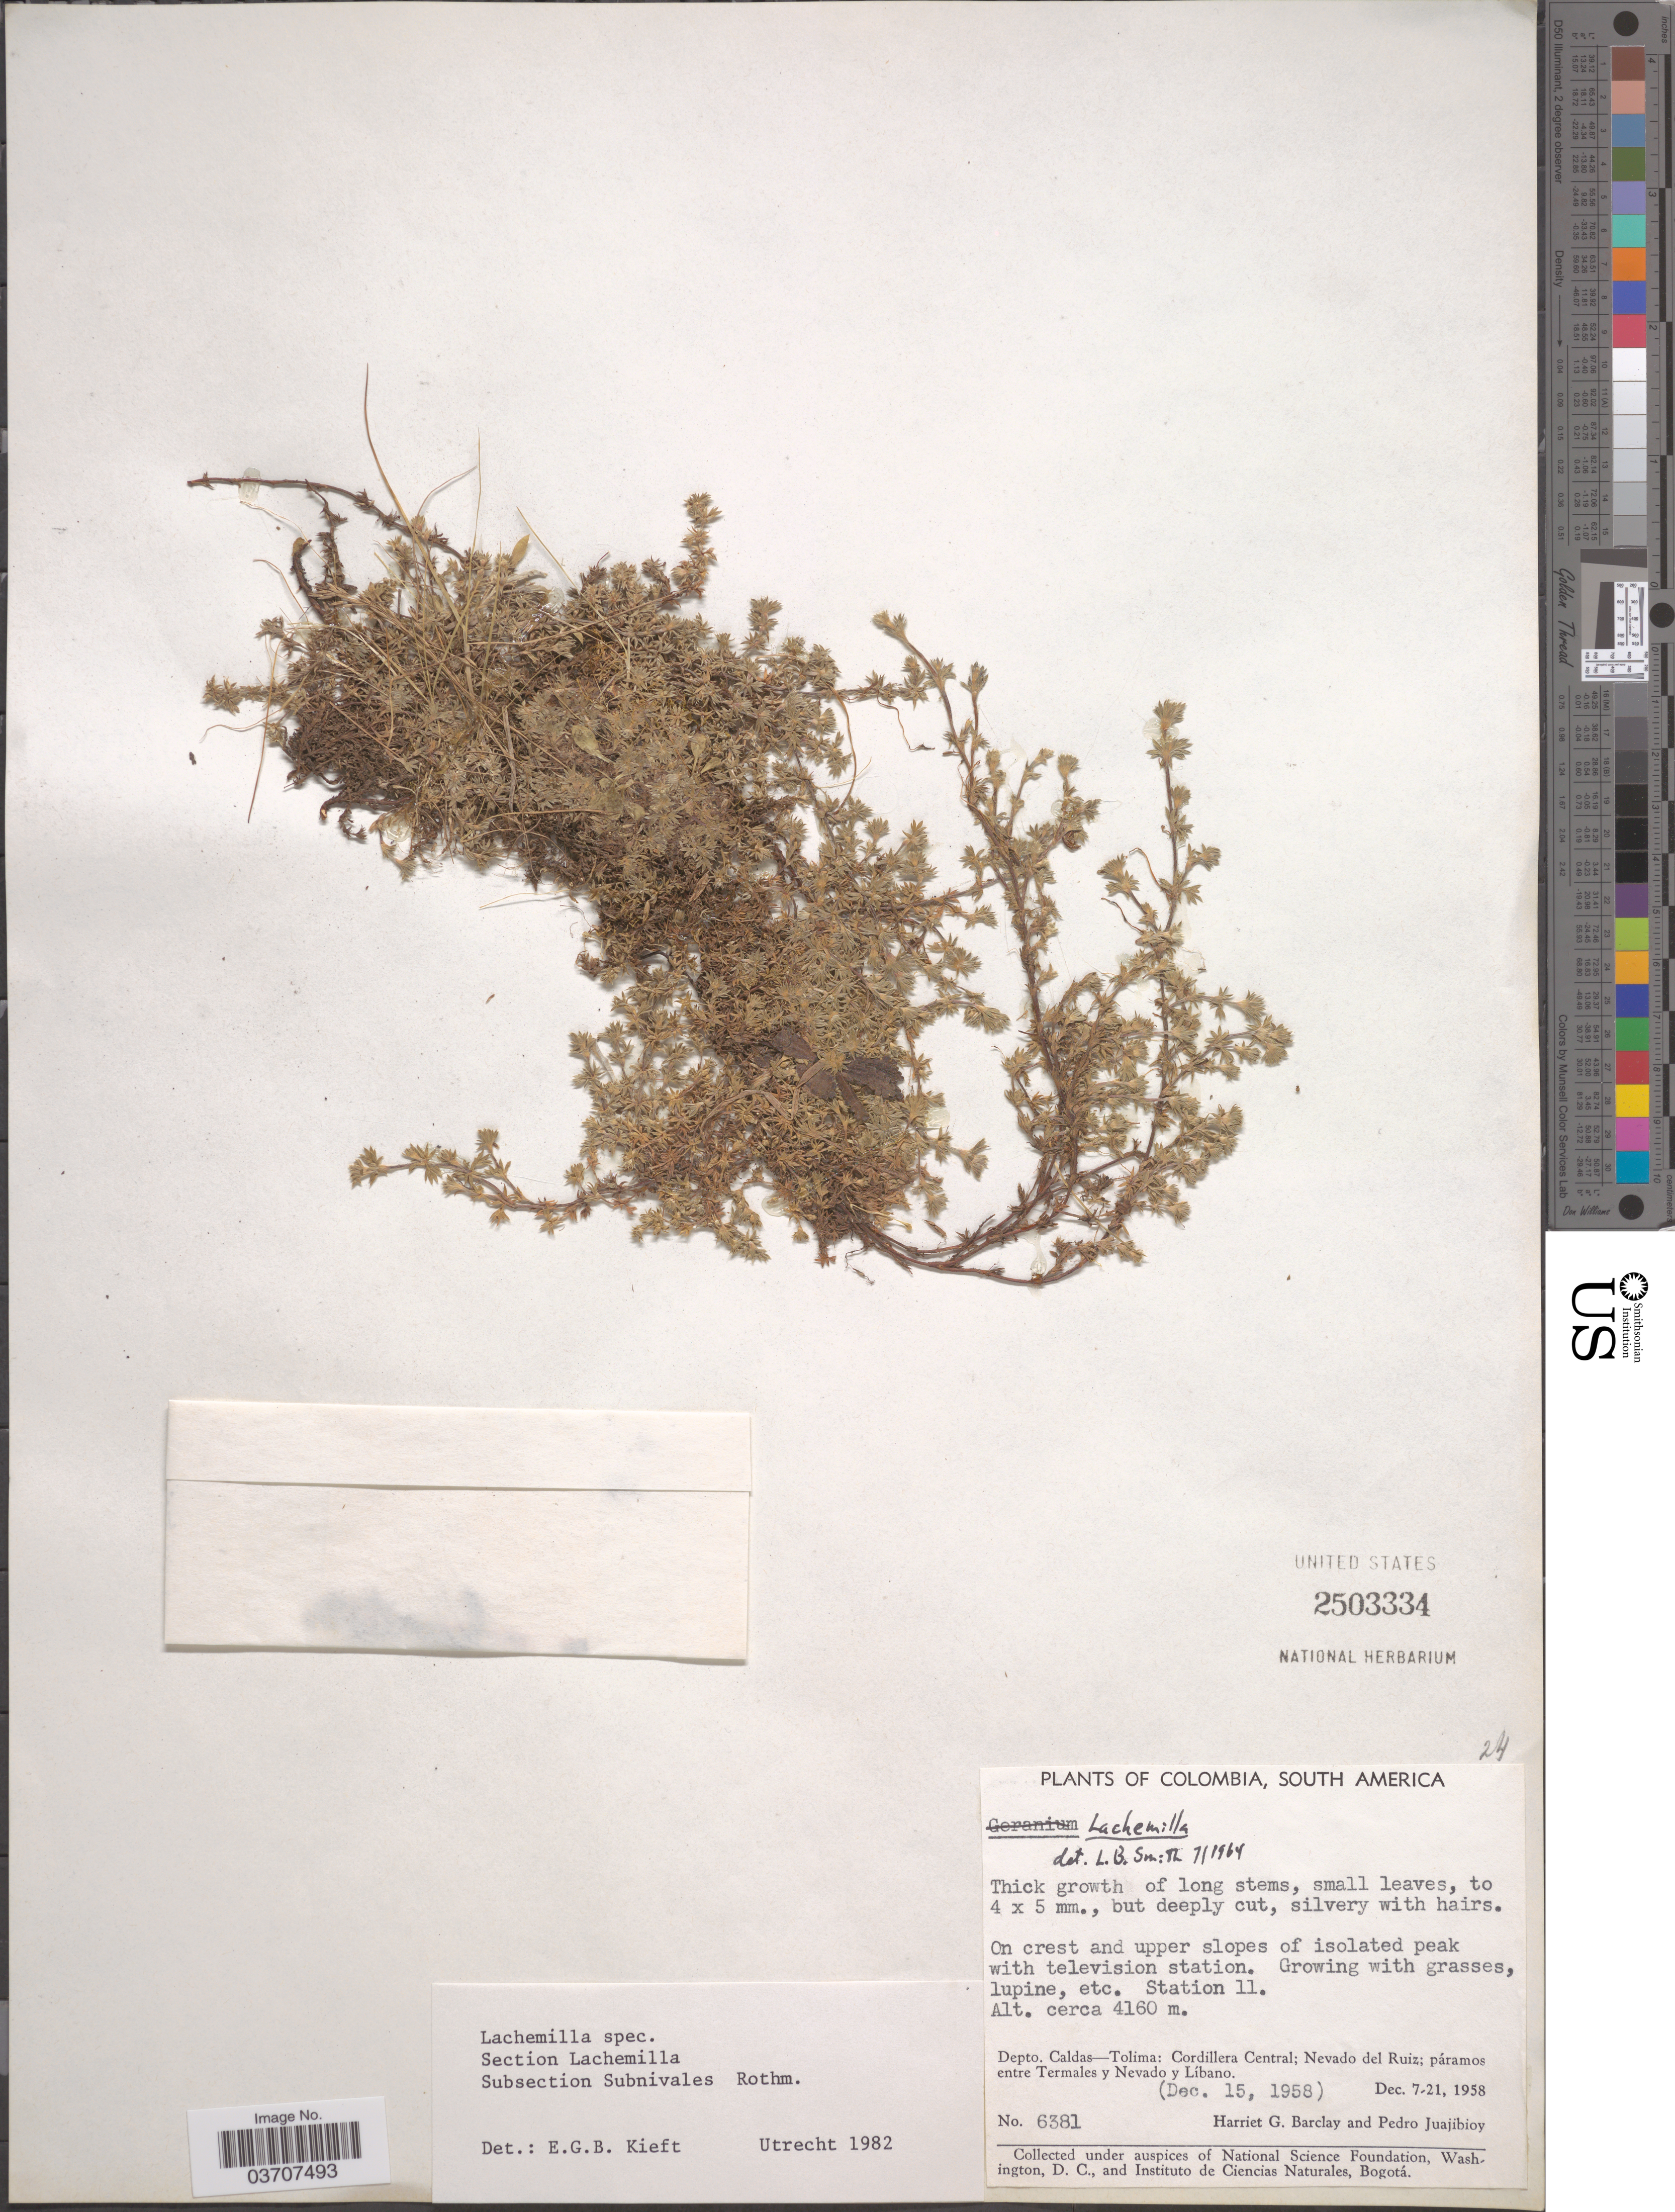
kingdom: Plantae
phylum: Tracheophyta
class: Magnoliopsida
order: Rosales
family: Rosaceae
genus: Lachemilla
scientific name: Lachemilla sp.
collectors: H. G. Barclay & P. Juajibioy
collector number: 6381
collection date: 1958-12-15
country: Colombia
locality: Station 11. Depto. Caldas-Tolima: Cordillera Central; Nevado del Ruiz; páramos entre Termales y Nevado y Líbano.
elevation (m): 4160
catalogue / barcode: US 2503334